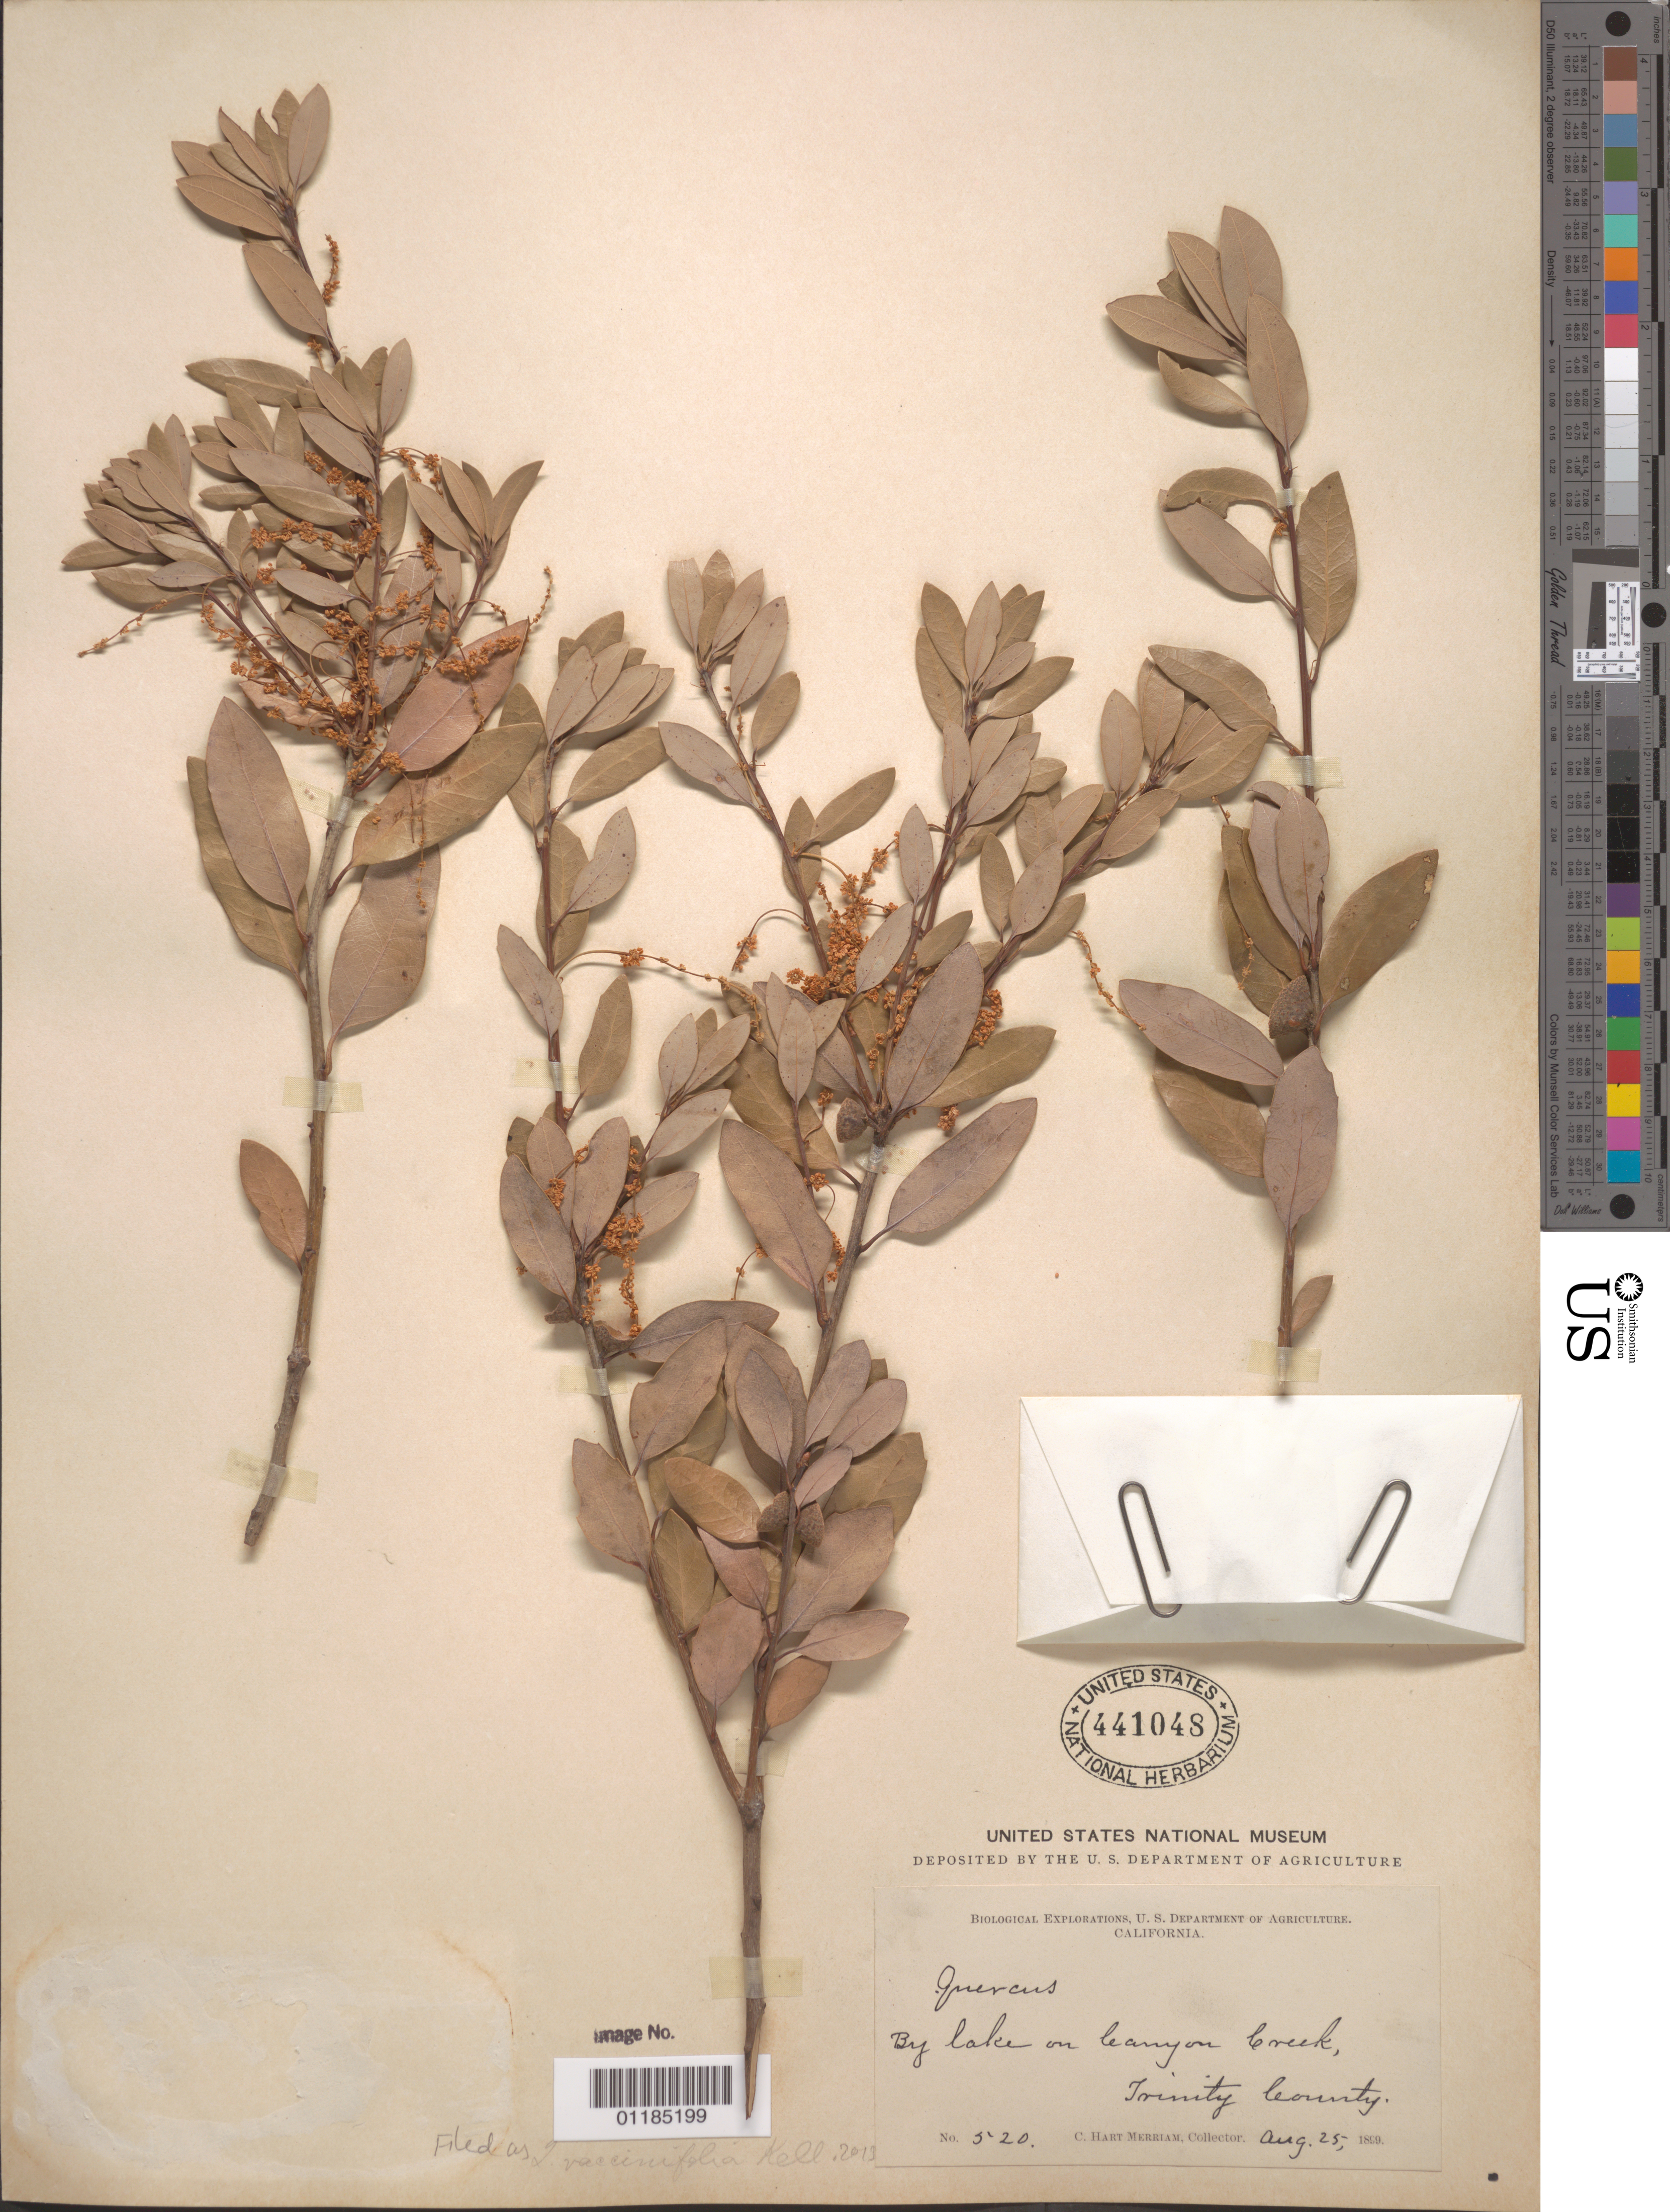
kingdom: Plantae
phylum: Tracheophyta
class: Magnoliopsida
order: Fagales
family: Fagaceae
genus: Quercus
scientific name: Quercus vacciniifolia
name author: Kellogg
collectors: C. Merriam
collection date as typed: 25 Aug 1899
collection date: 1899-08-25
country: United States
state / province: California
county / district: Trinity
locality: By lake on Canyon Creek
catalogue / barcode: US 441048